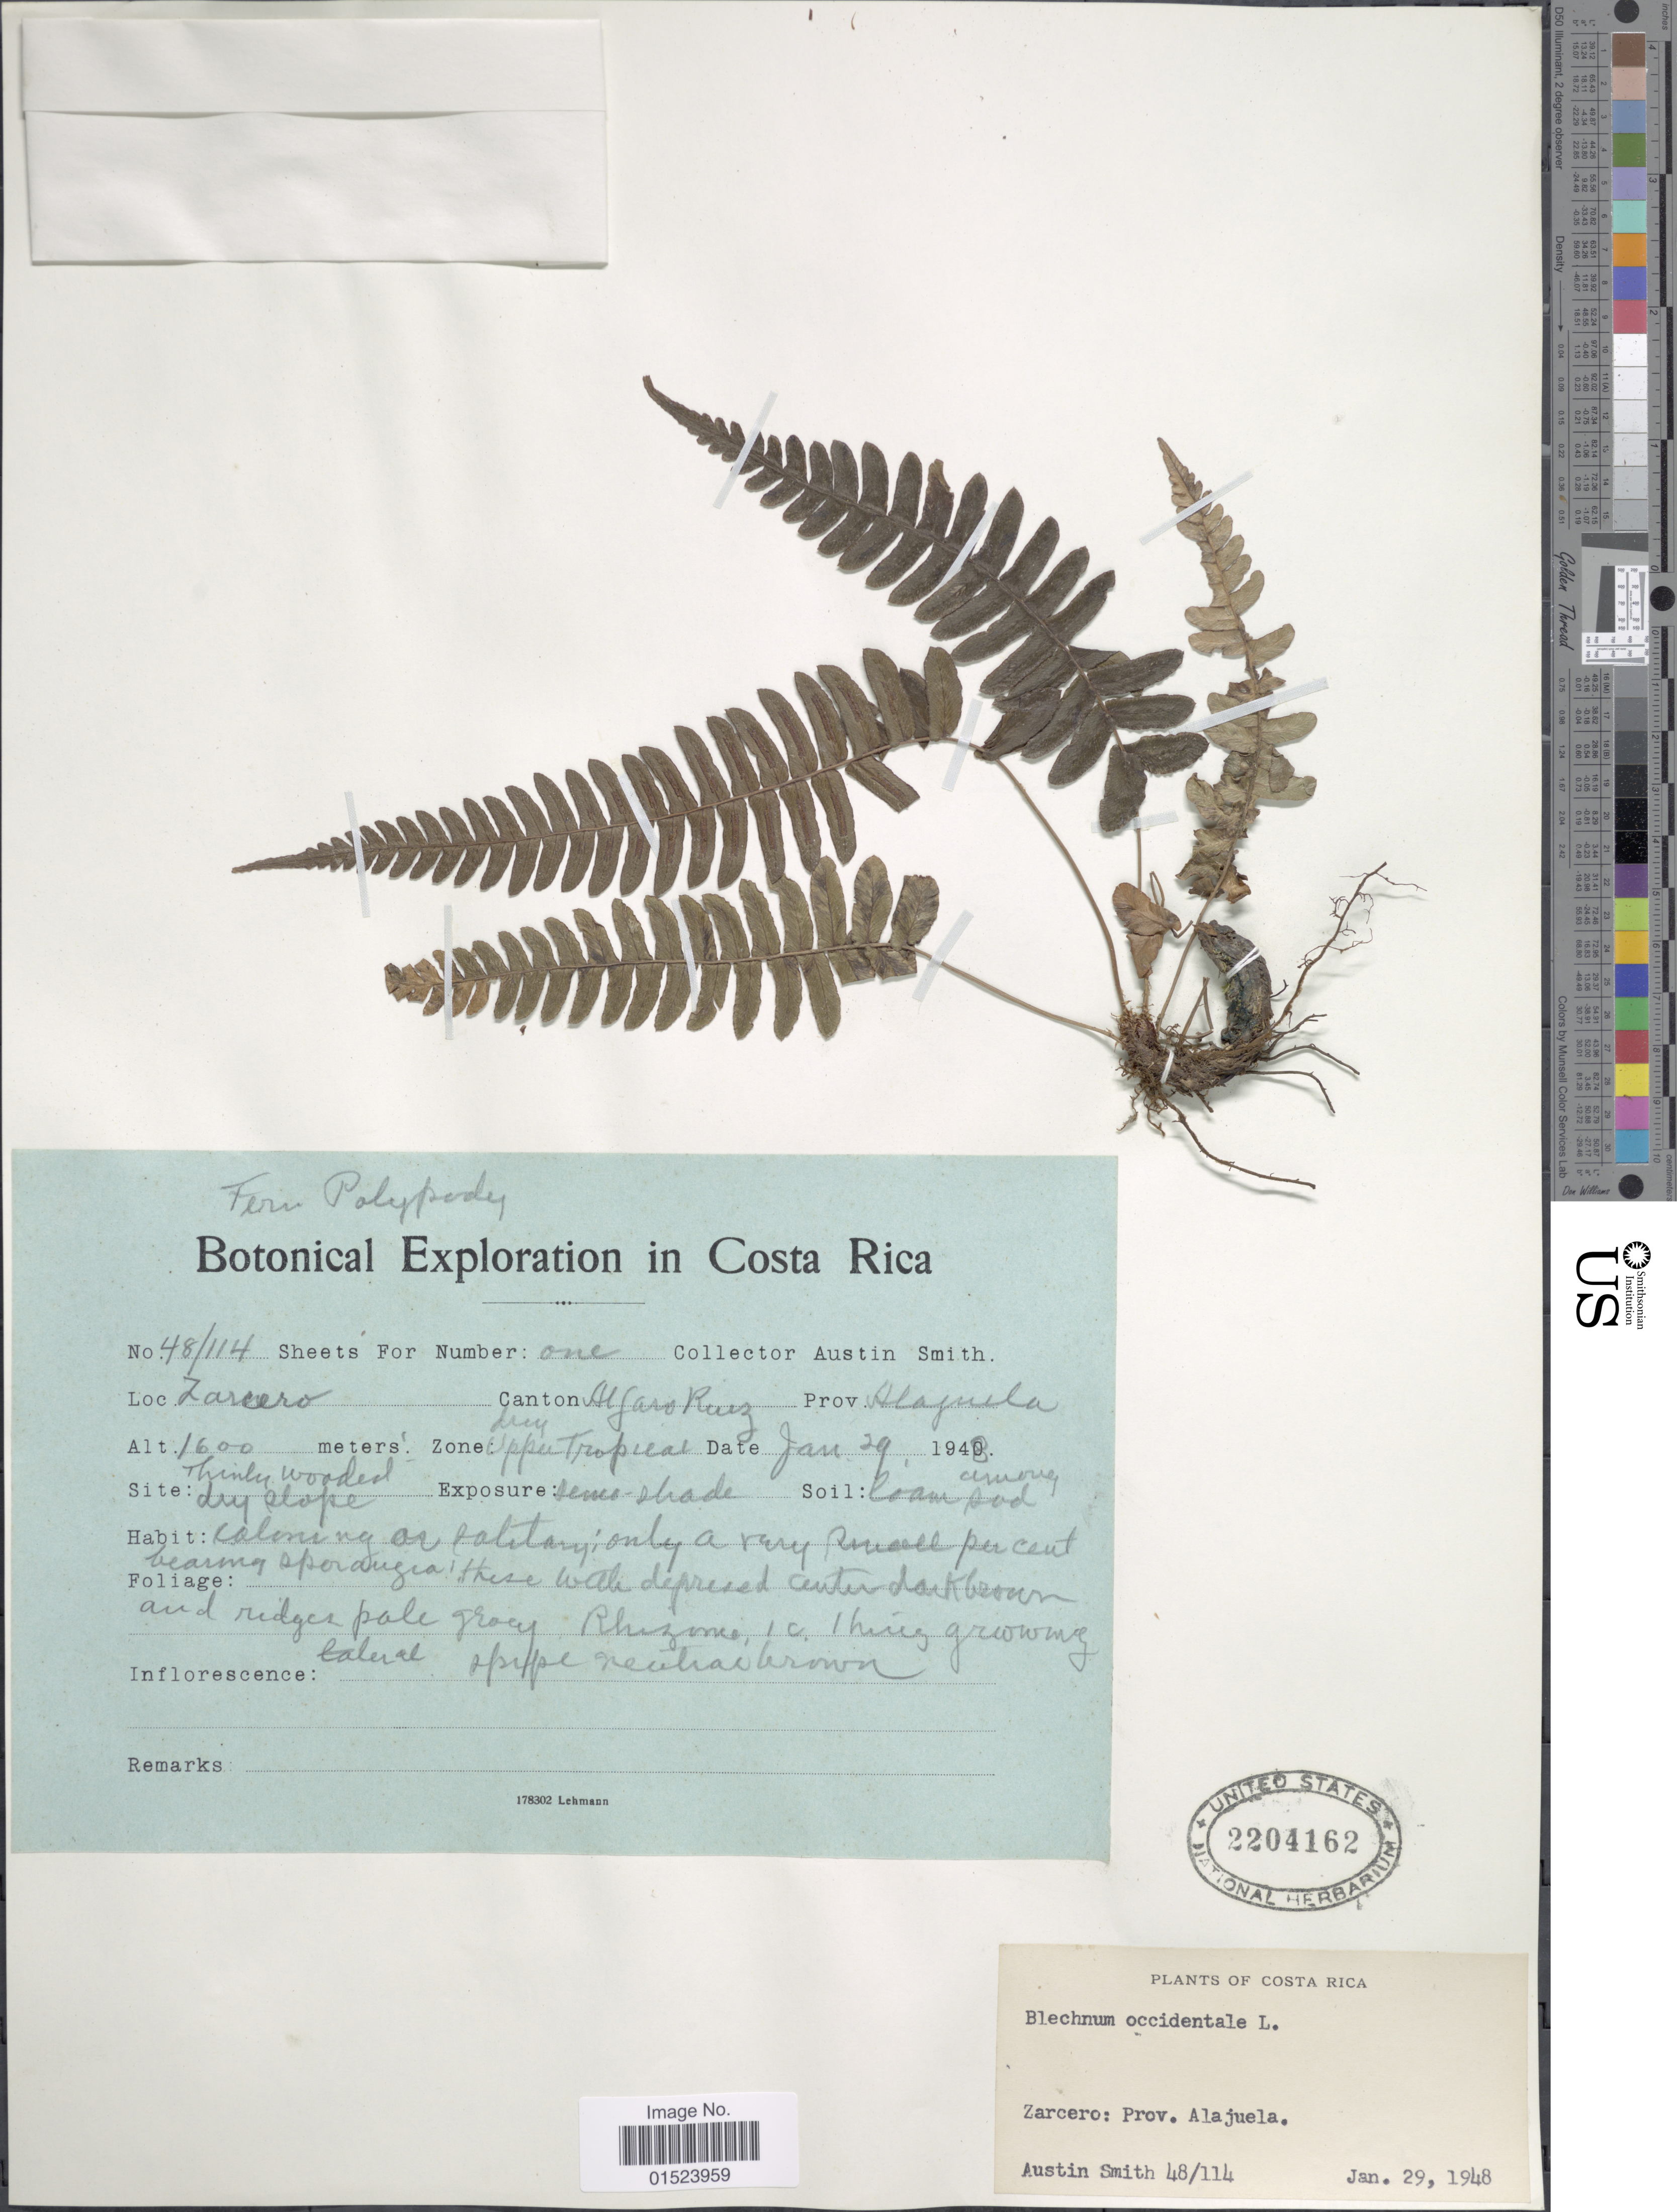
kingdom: Plantae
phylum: Tracheophyta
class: Polypodiopsida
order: Polypodiales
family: Blechnaceae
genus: Blechnum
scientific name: Blechnum glandulosum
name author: Link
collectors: Aust P. Smith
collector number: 48/114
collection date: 1948-01-29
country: Costa Rica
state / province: Alajuela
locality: Zarcero, Canton Alfaro Ruiz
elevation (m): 1600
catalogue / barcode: US 2204162